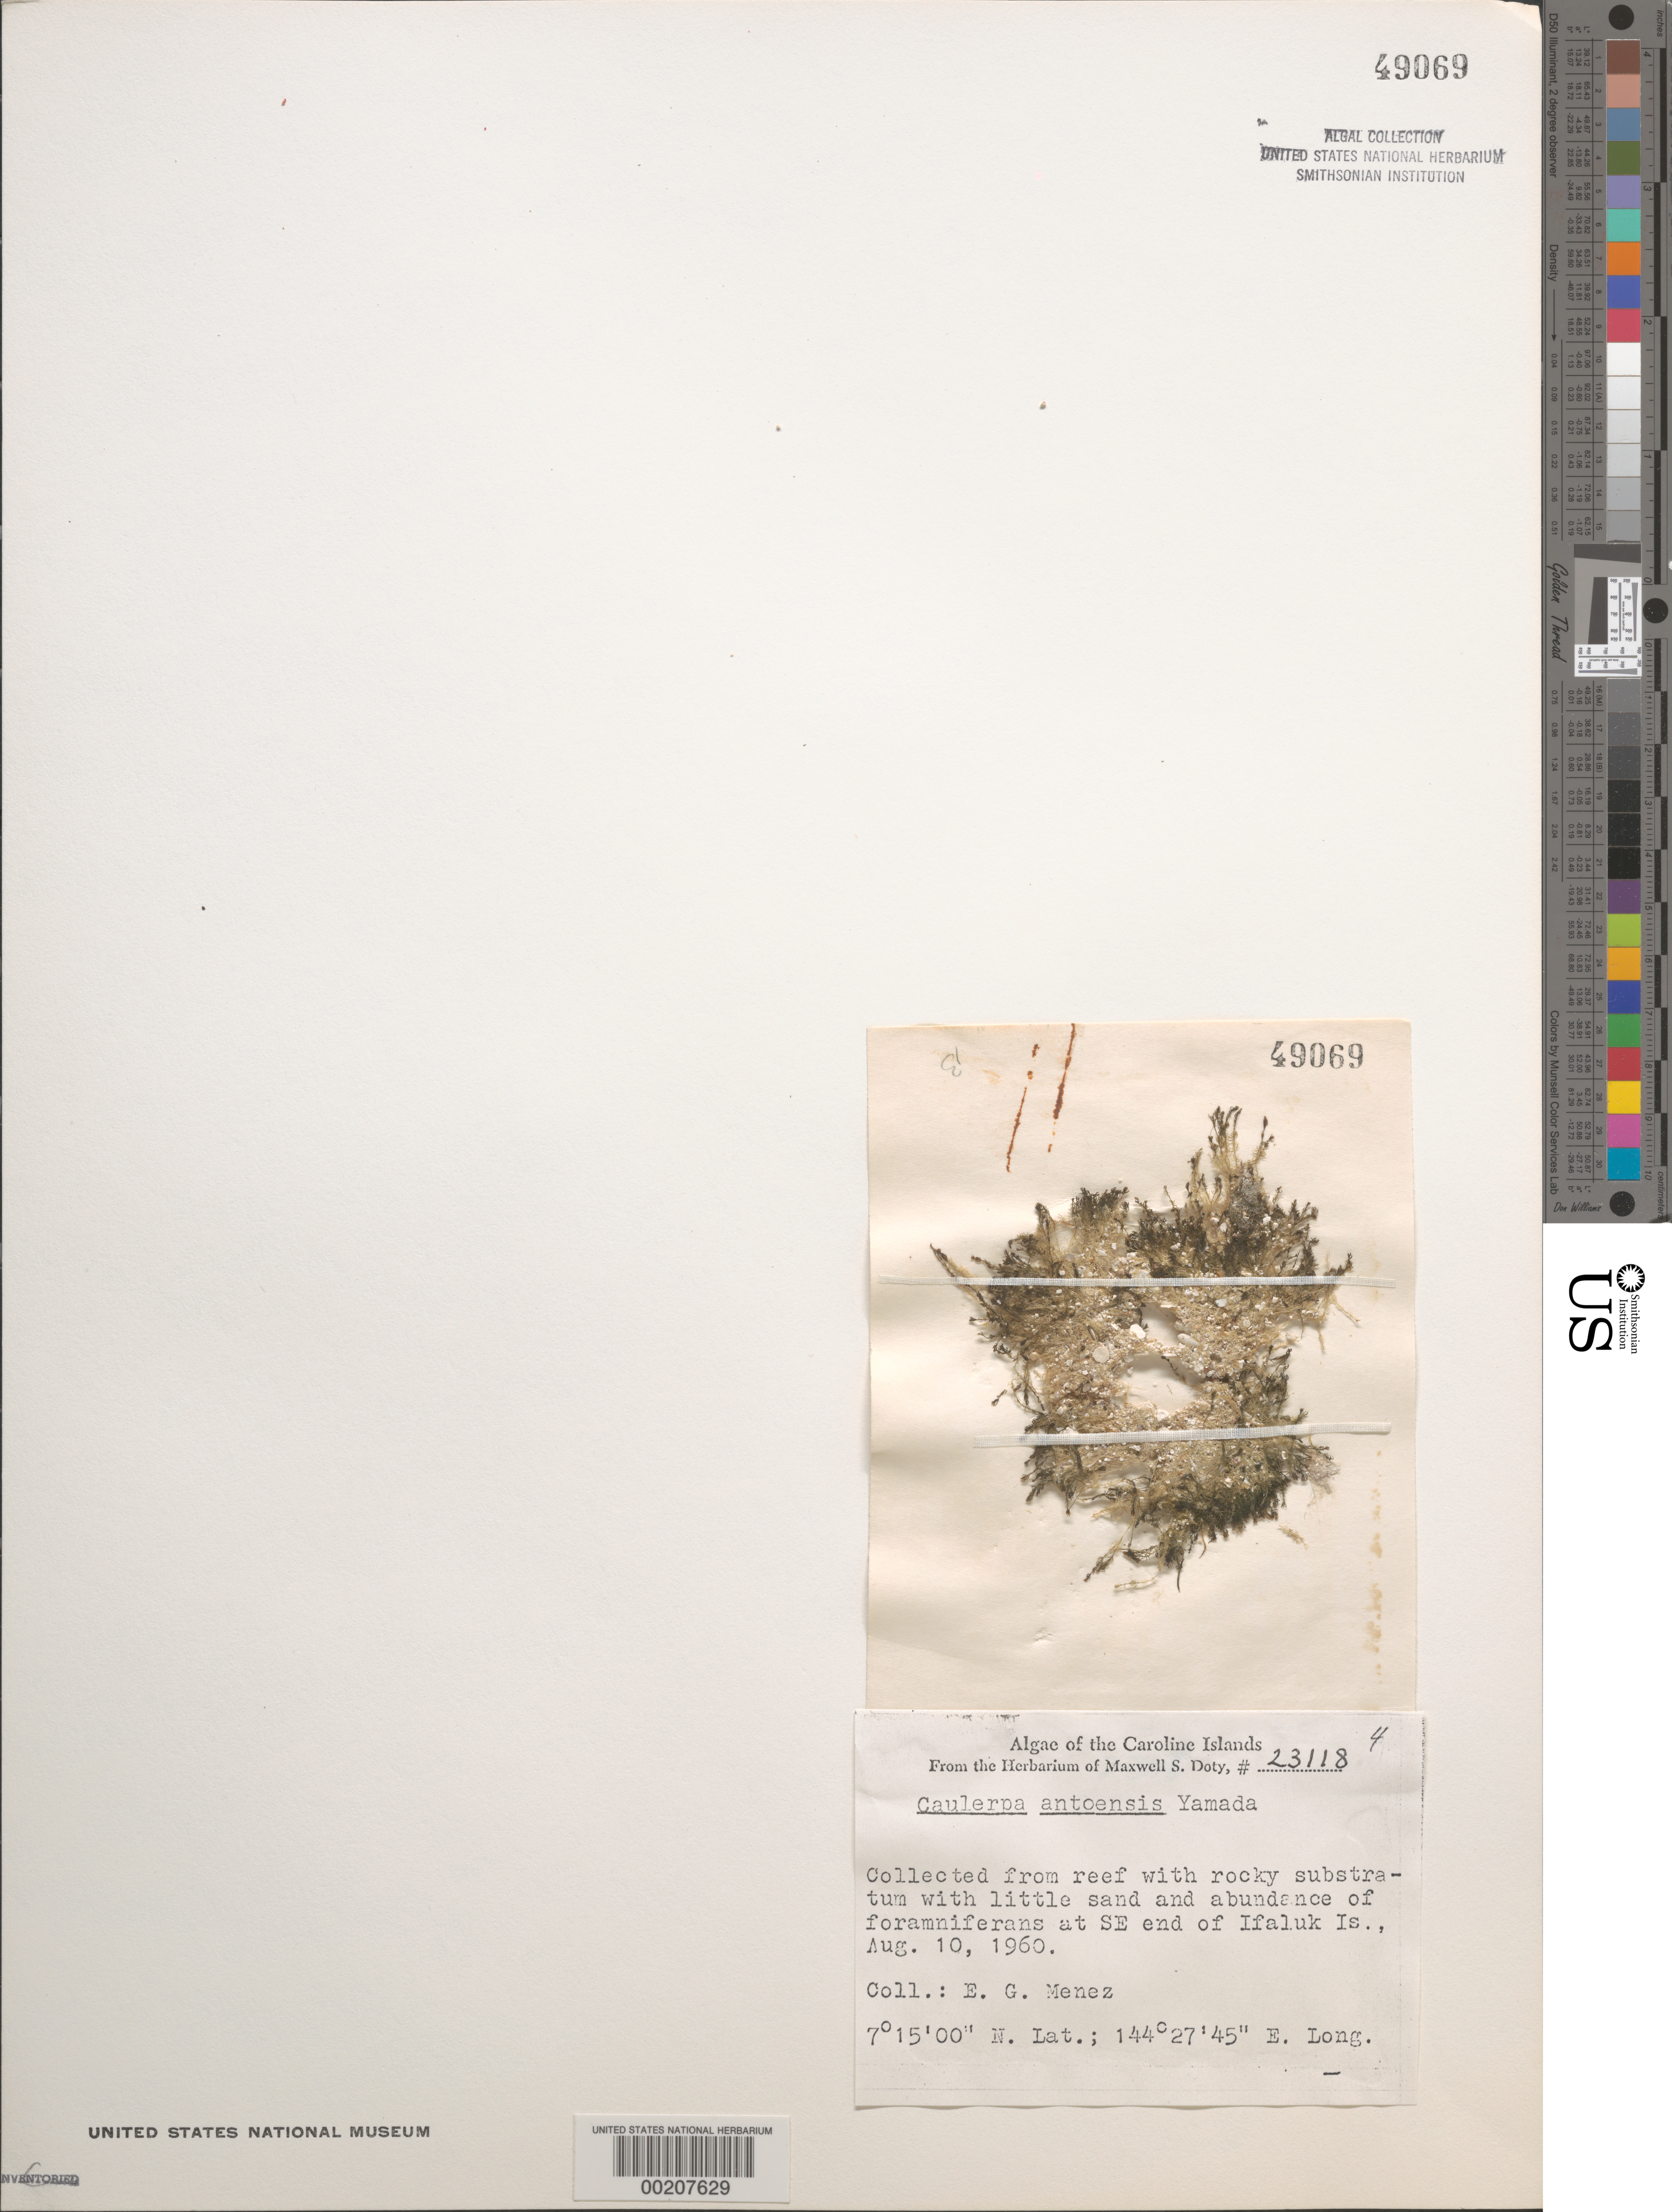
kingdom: Plantae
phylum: Chlorophyta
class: Ulvophyceae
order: Bryopsidales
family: Caulerpaceae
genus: Caulerpa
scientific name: Caulerpa antoensis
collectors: Meñez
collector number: MSD 23118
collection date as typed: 10 Aug 1960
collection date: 1960-08-10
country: Micronesia, Federated States of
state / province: Yap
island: Ifalik (Ifaluk) Atoll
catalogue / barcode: US 49069